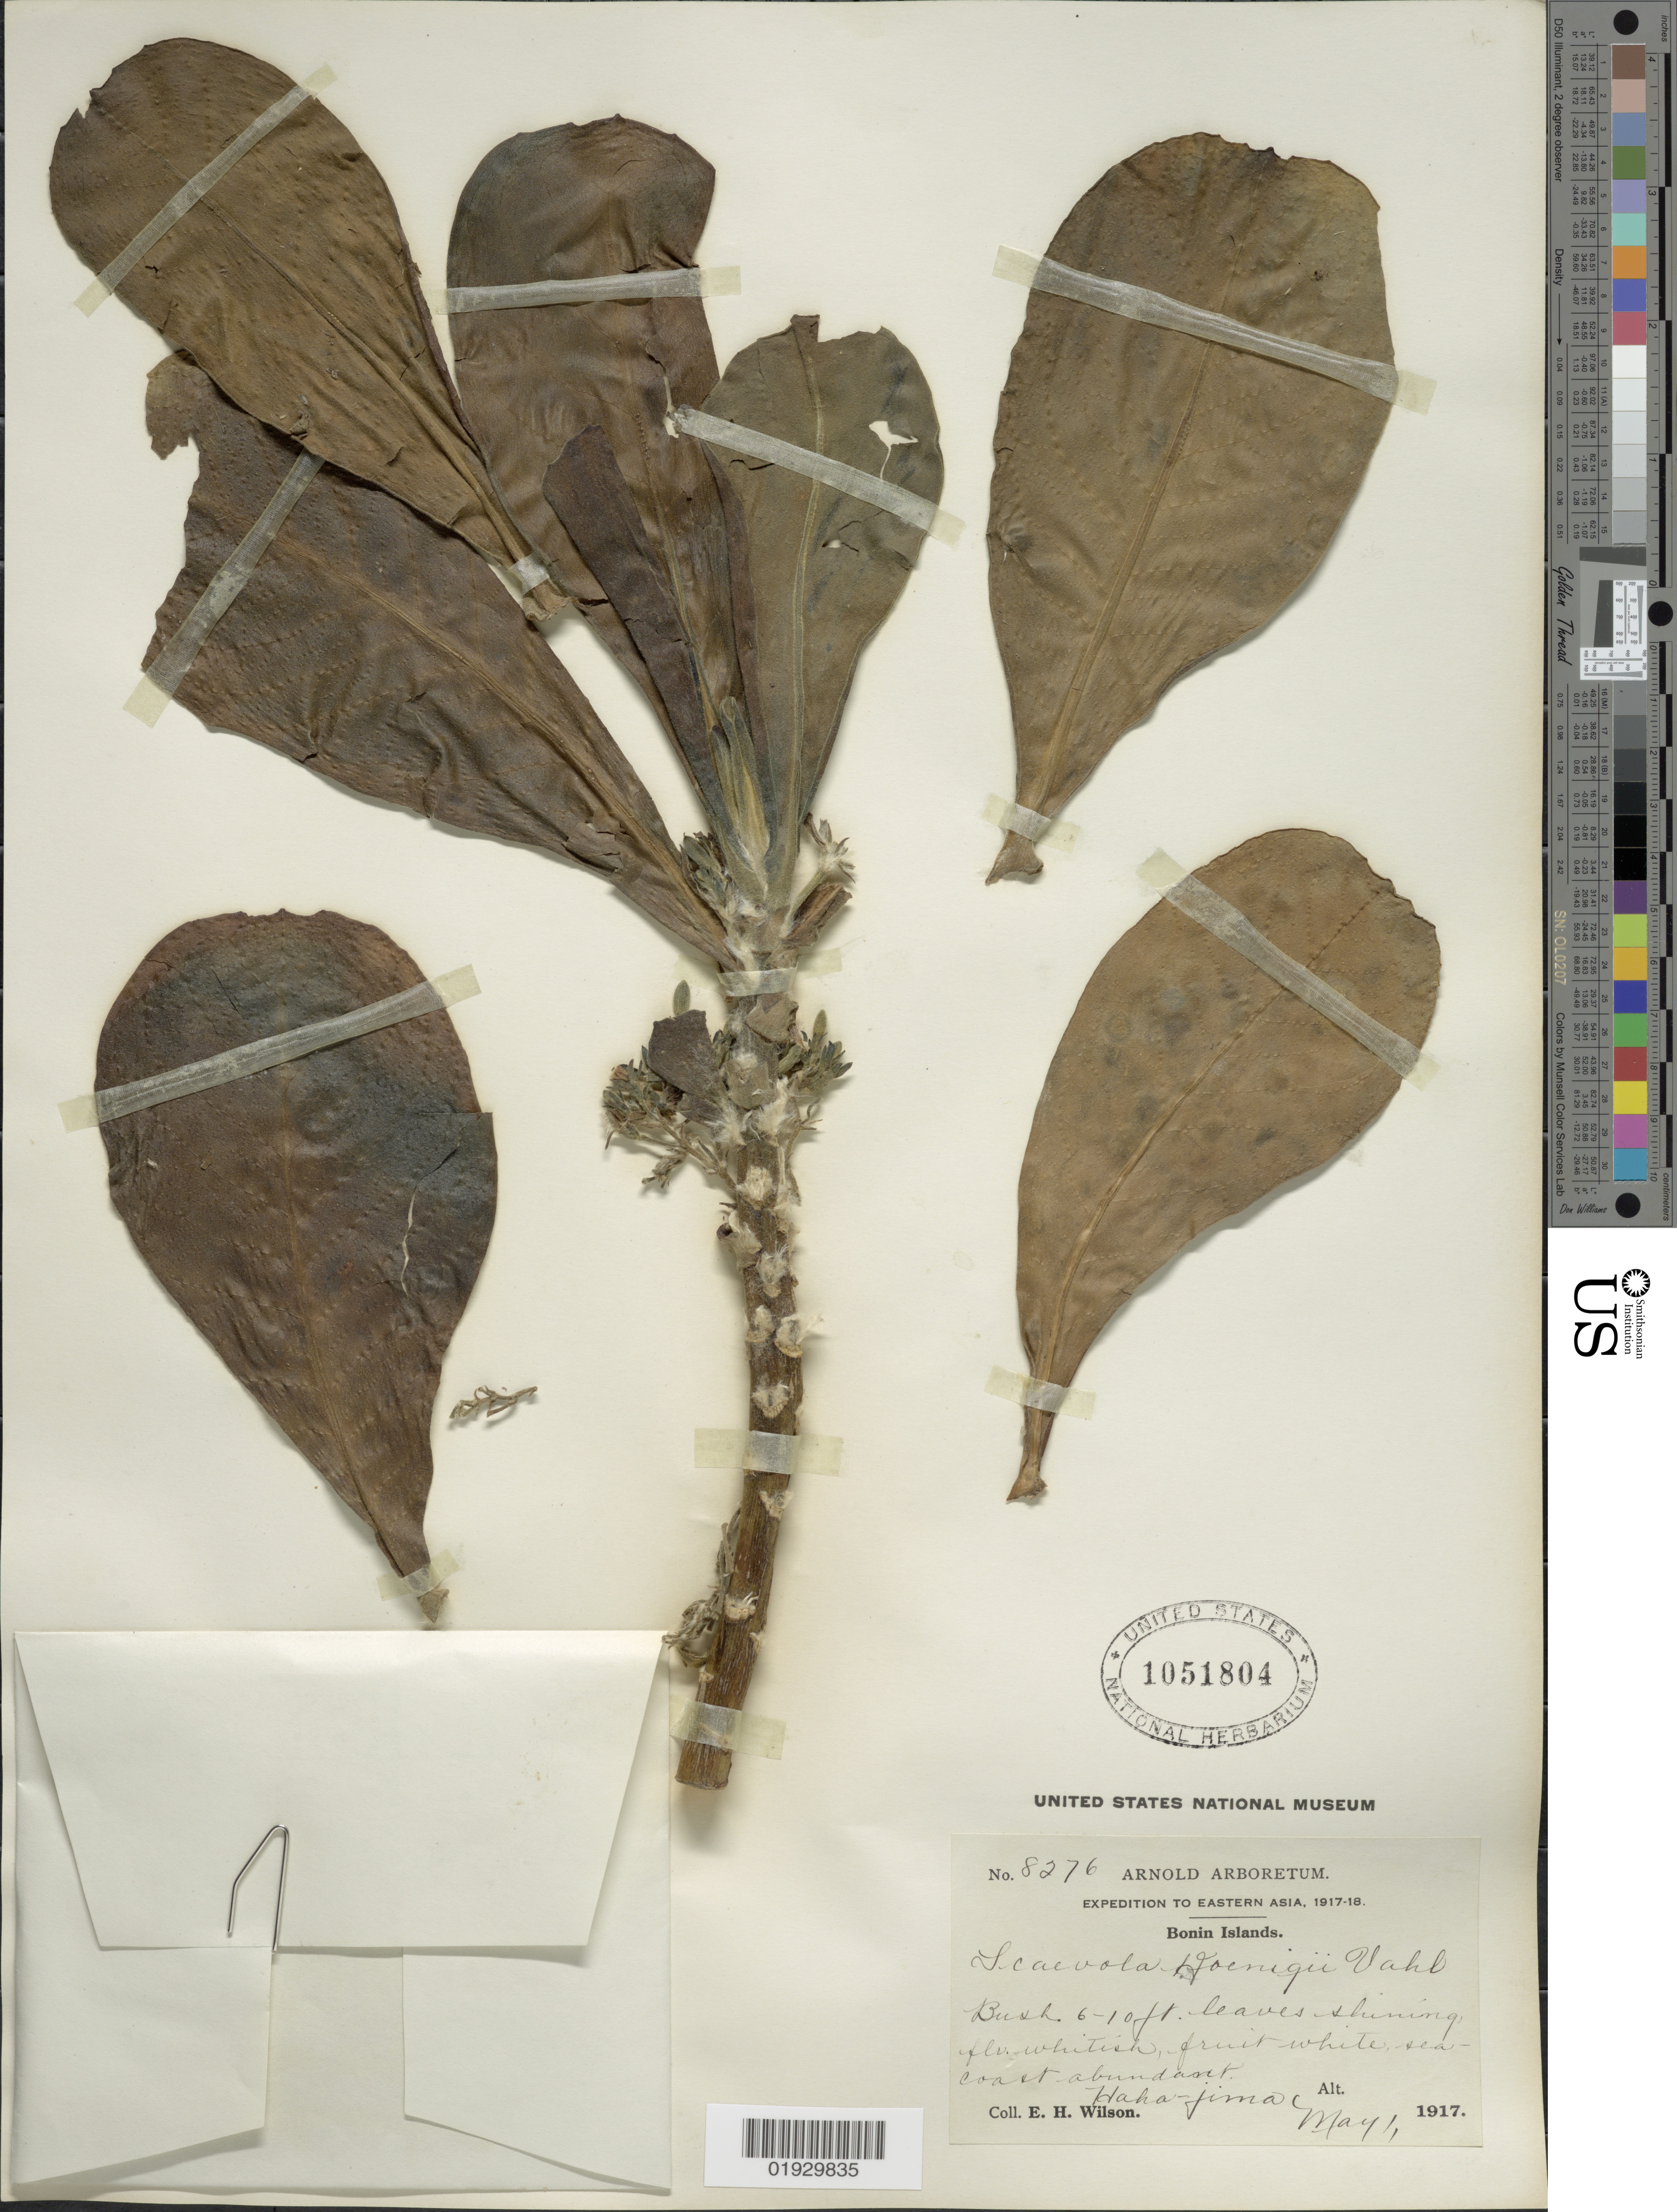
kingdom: Plantae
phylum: Tracheophyta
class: Magnoliopsida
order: Asterales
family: Goodeniaceae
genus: Scaevola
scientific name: Scaevola taccada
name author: (Gaertn.) Roxb.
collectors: E. Wilson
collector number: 8276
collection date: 1917-05-01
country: Japan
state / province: Tokyo, Federal City of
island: Bonin Islands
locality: Eastern Asia. Bonin Islands. Haha-jima.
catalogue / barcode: US 1051804